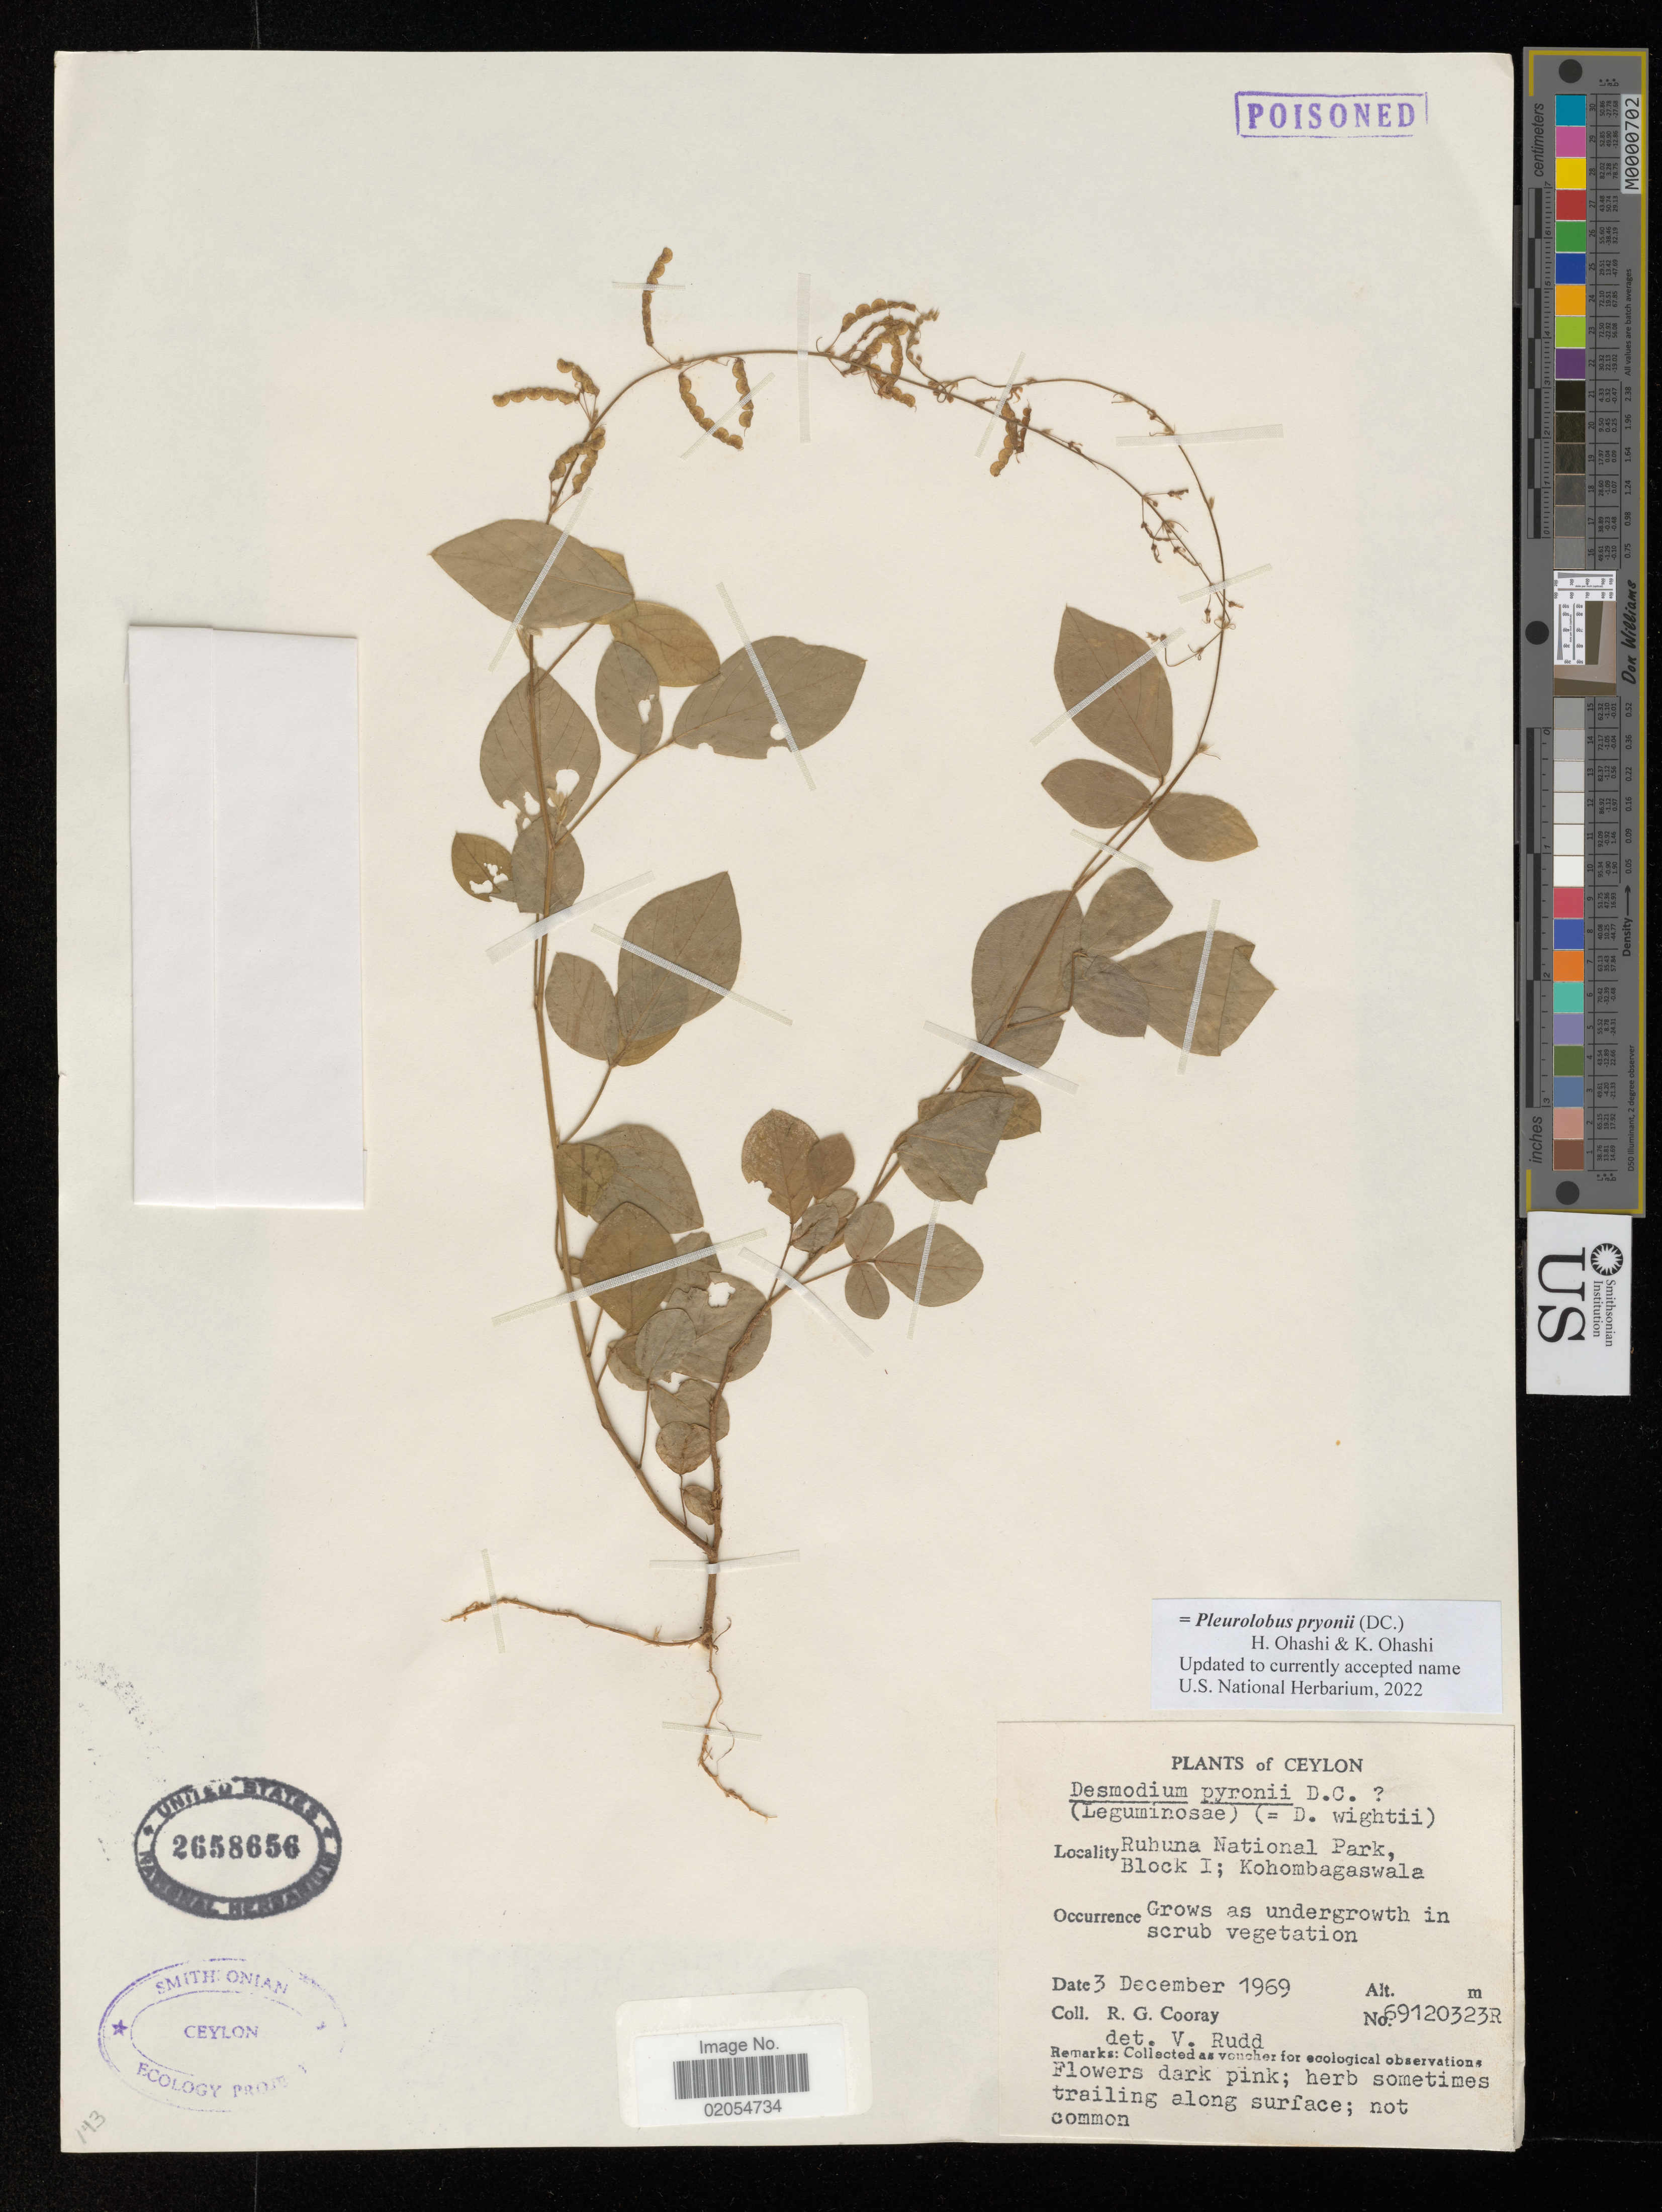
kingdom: Plantae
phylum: Tracheophyta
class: Magnoliopsida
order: Fabales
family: Fabaceae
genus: Pleurolobus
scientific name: Pleurolobus pryonii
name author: (DC.) H. Ohashi & K. Ohashi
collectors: R. Cooray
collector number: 69120323R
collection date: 1969-12-03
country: Sri Lanka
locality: Ceylon. Ruhuna National Park, Block I; Kohombagaswala.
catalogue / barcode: US 2658656